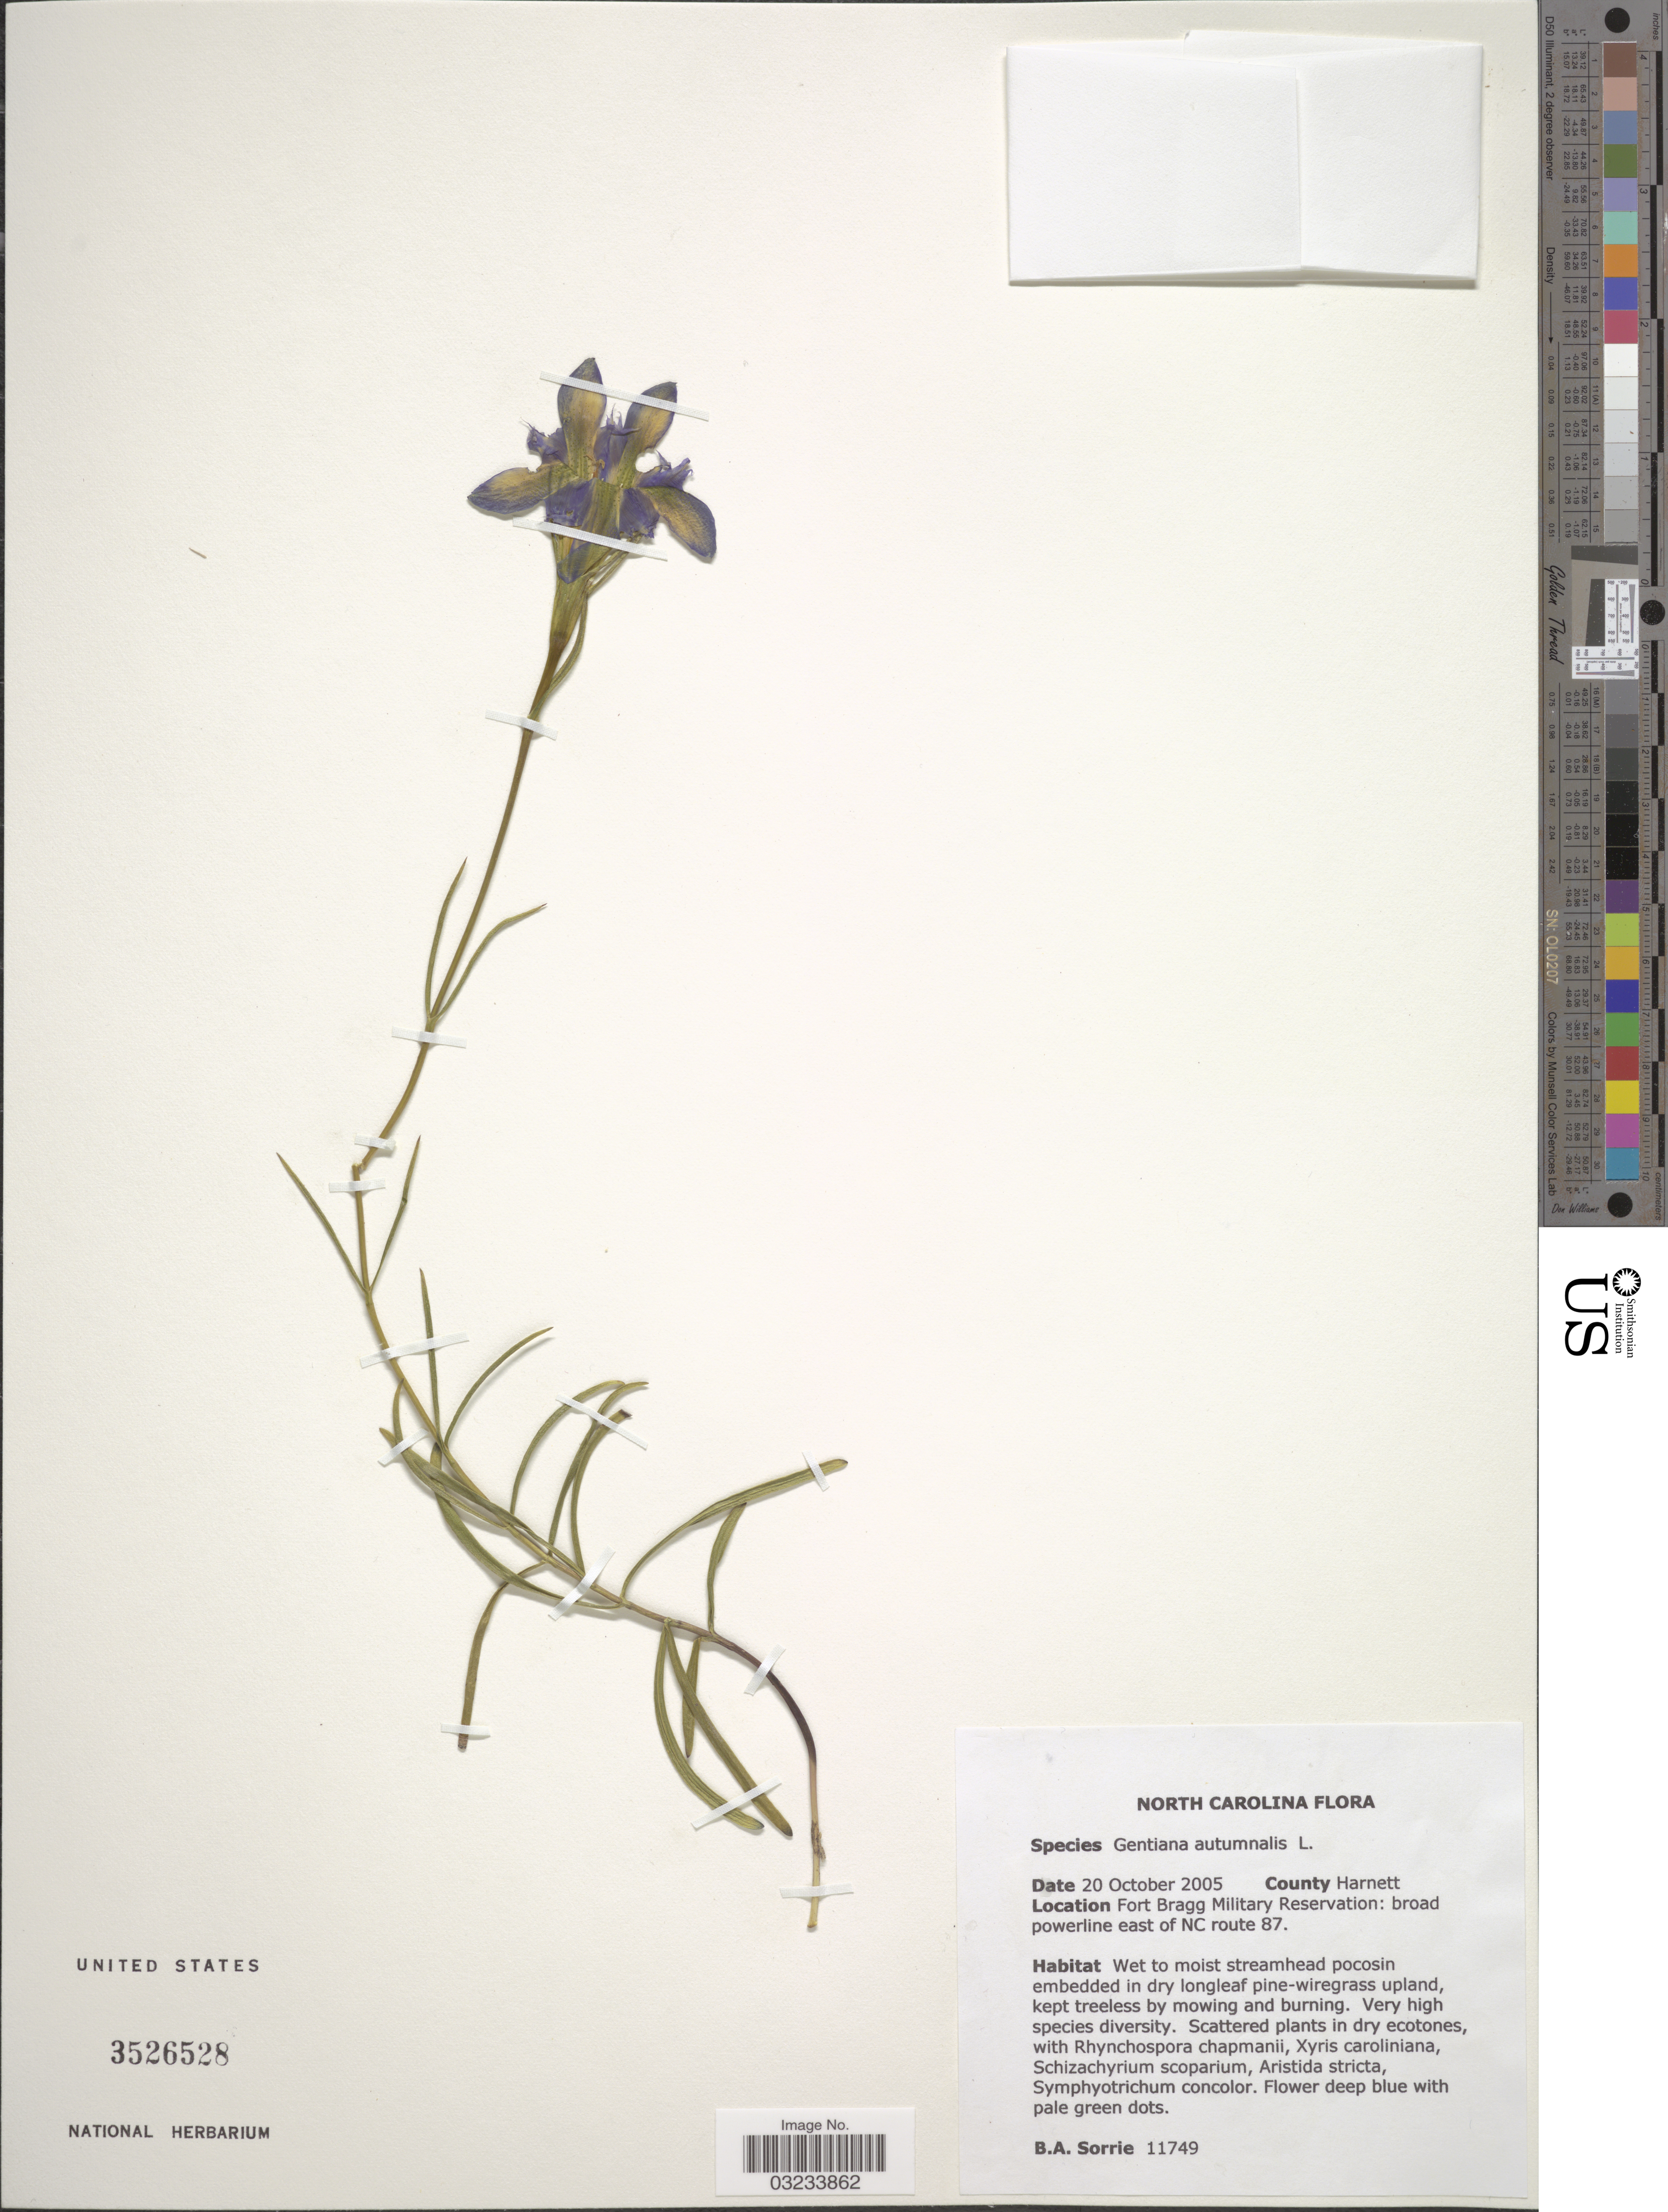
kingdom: Plantae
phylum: Tracheophyta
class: Magnoliopsida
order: Gentianales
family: Gentianaceae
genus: Gentiana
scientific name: Gentiana autumnalis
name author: L.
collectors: B. Sorrie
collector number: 11749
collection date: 2005-10-20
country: United States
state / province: North Carolina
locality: County Harnett. Fort Bragg Military Reservation: broad powerline east of NC route 87.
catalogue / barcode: US 3526528